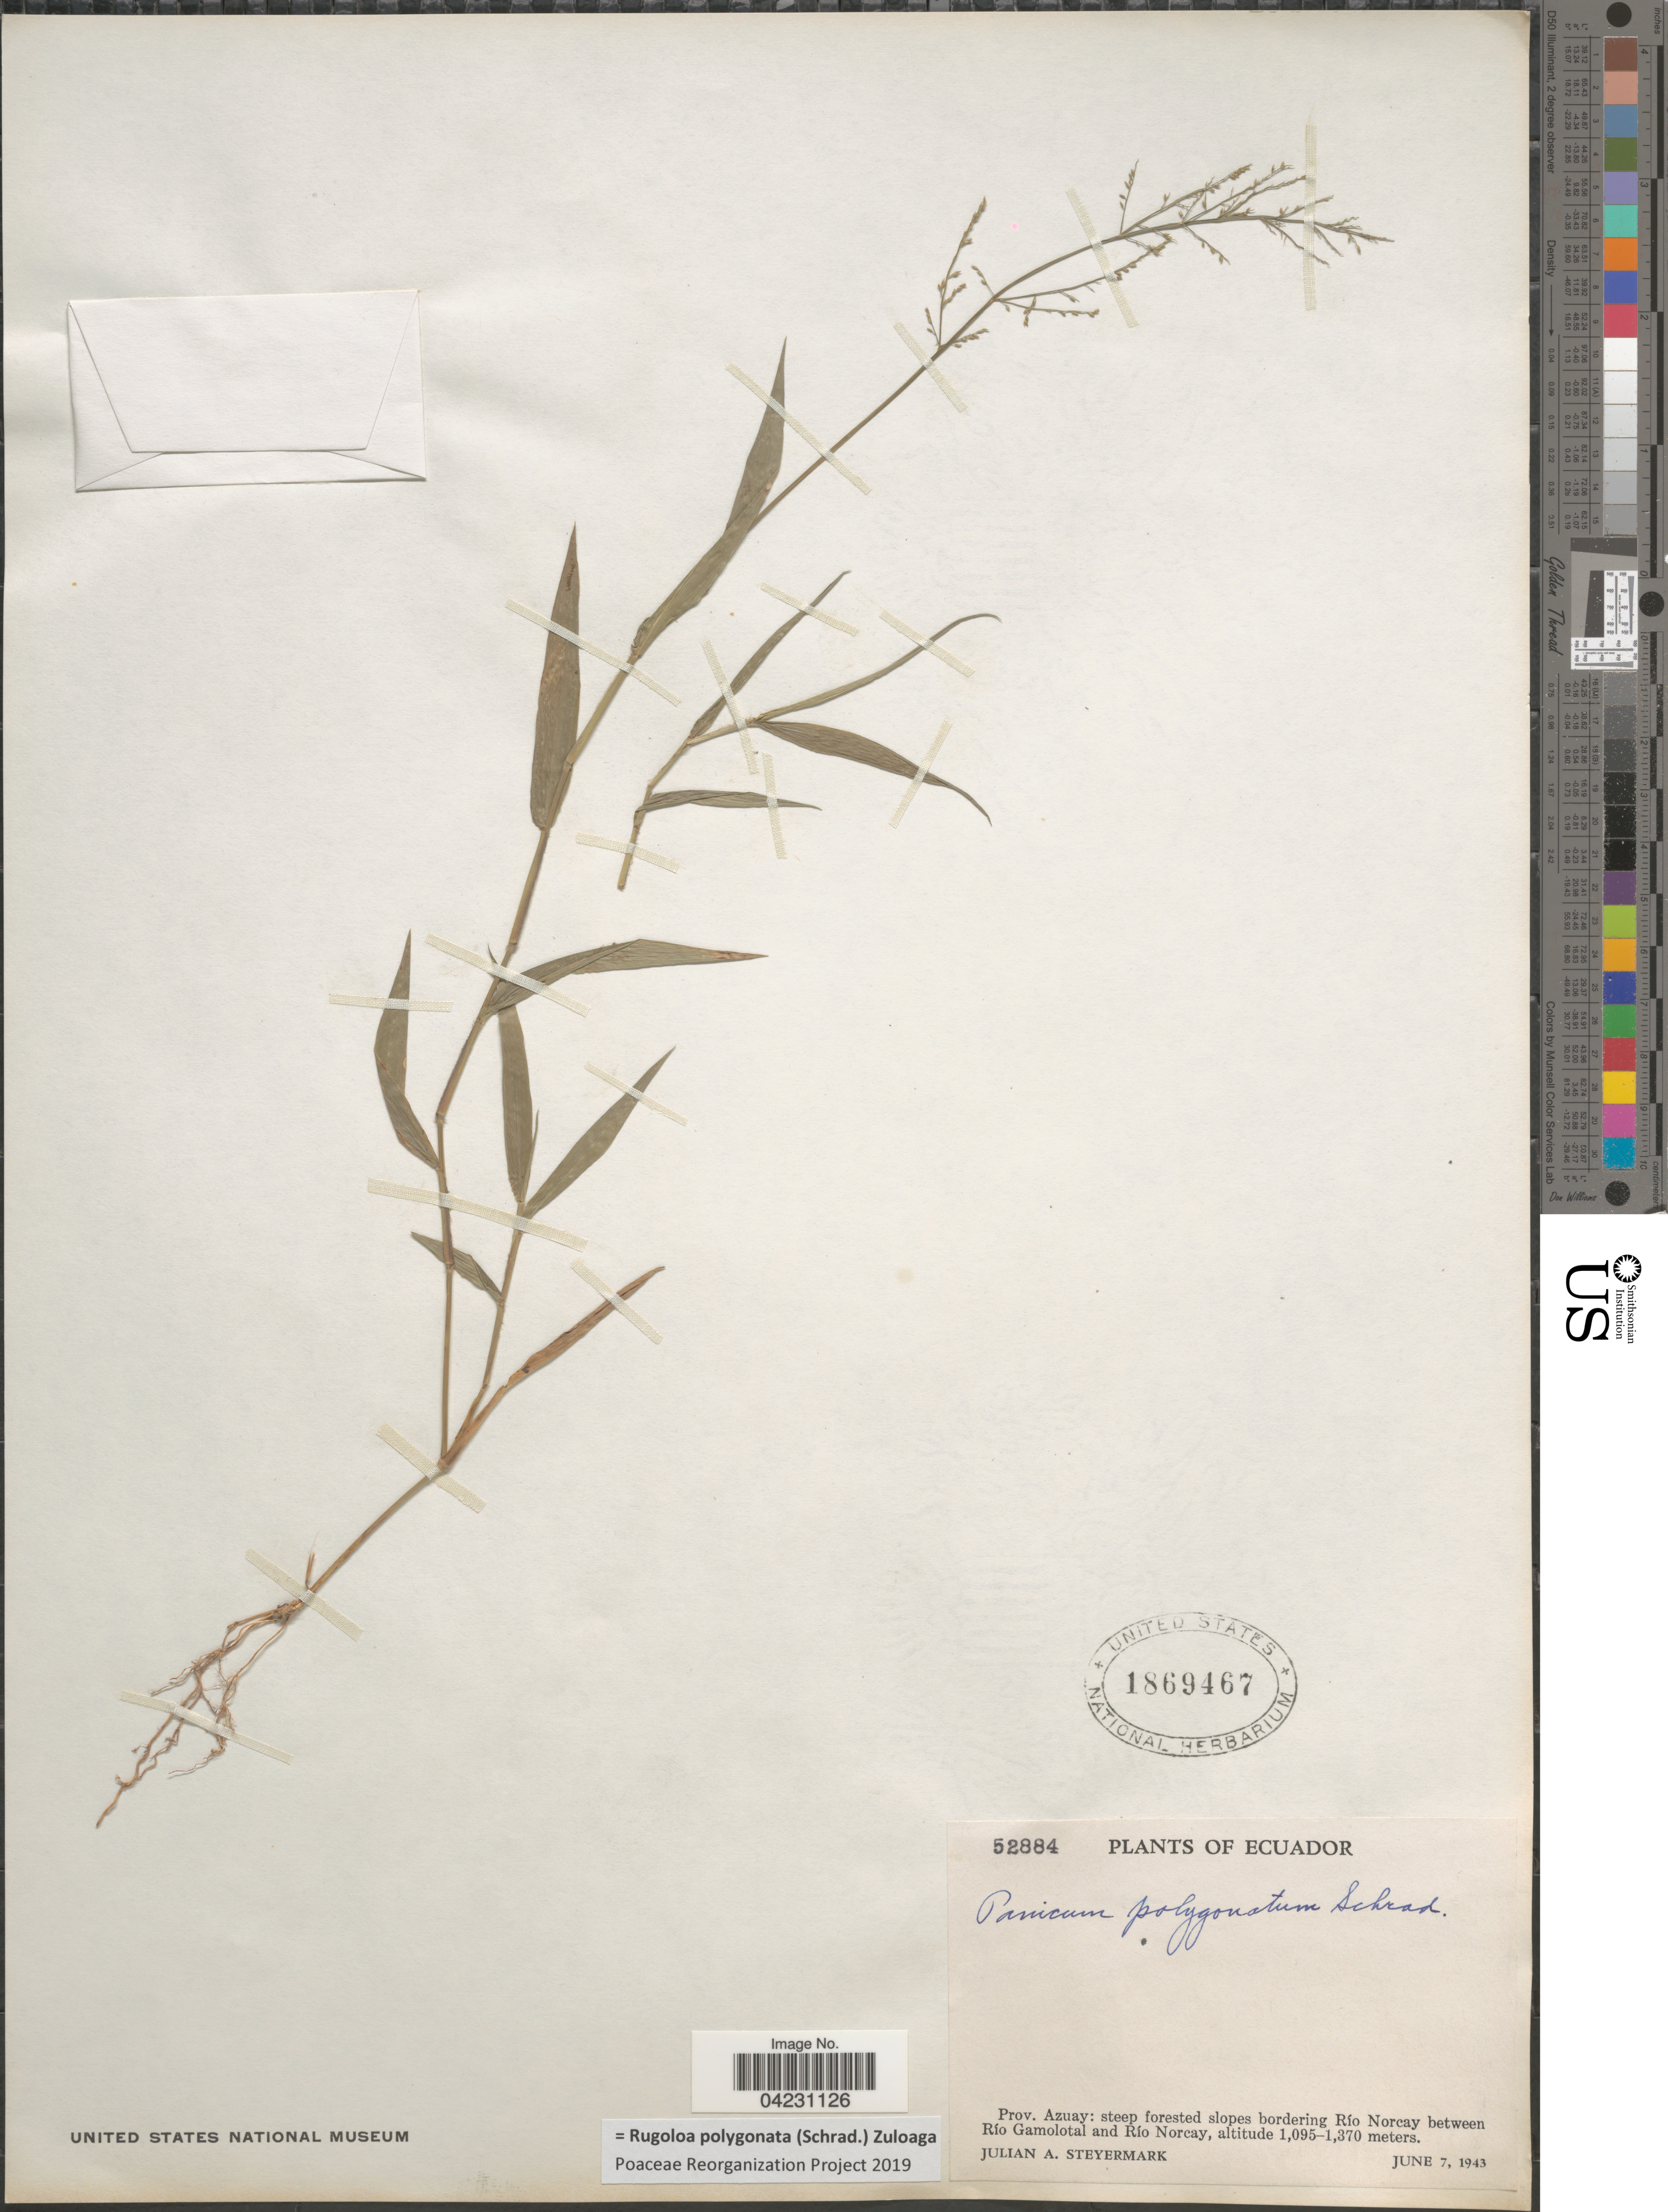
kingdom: Plantae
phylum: Tracheophyta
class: Liliopsida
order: Poales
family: Poaceae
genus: Rugoloa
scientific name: Rugoloa polygonata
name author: (Schrad.) Zuloaga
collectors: J. Steyermark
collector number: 52884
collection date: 1943-06-07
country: Ecuador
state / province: Azuay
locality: Prov. Azuay: steep forested slopes bordering Río Norcay between Río Gamolotal and Río Norcay.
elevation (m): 1095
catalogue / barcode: US 1869467